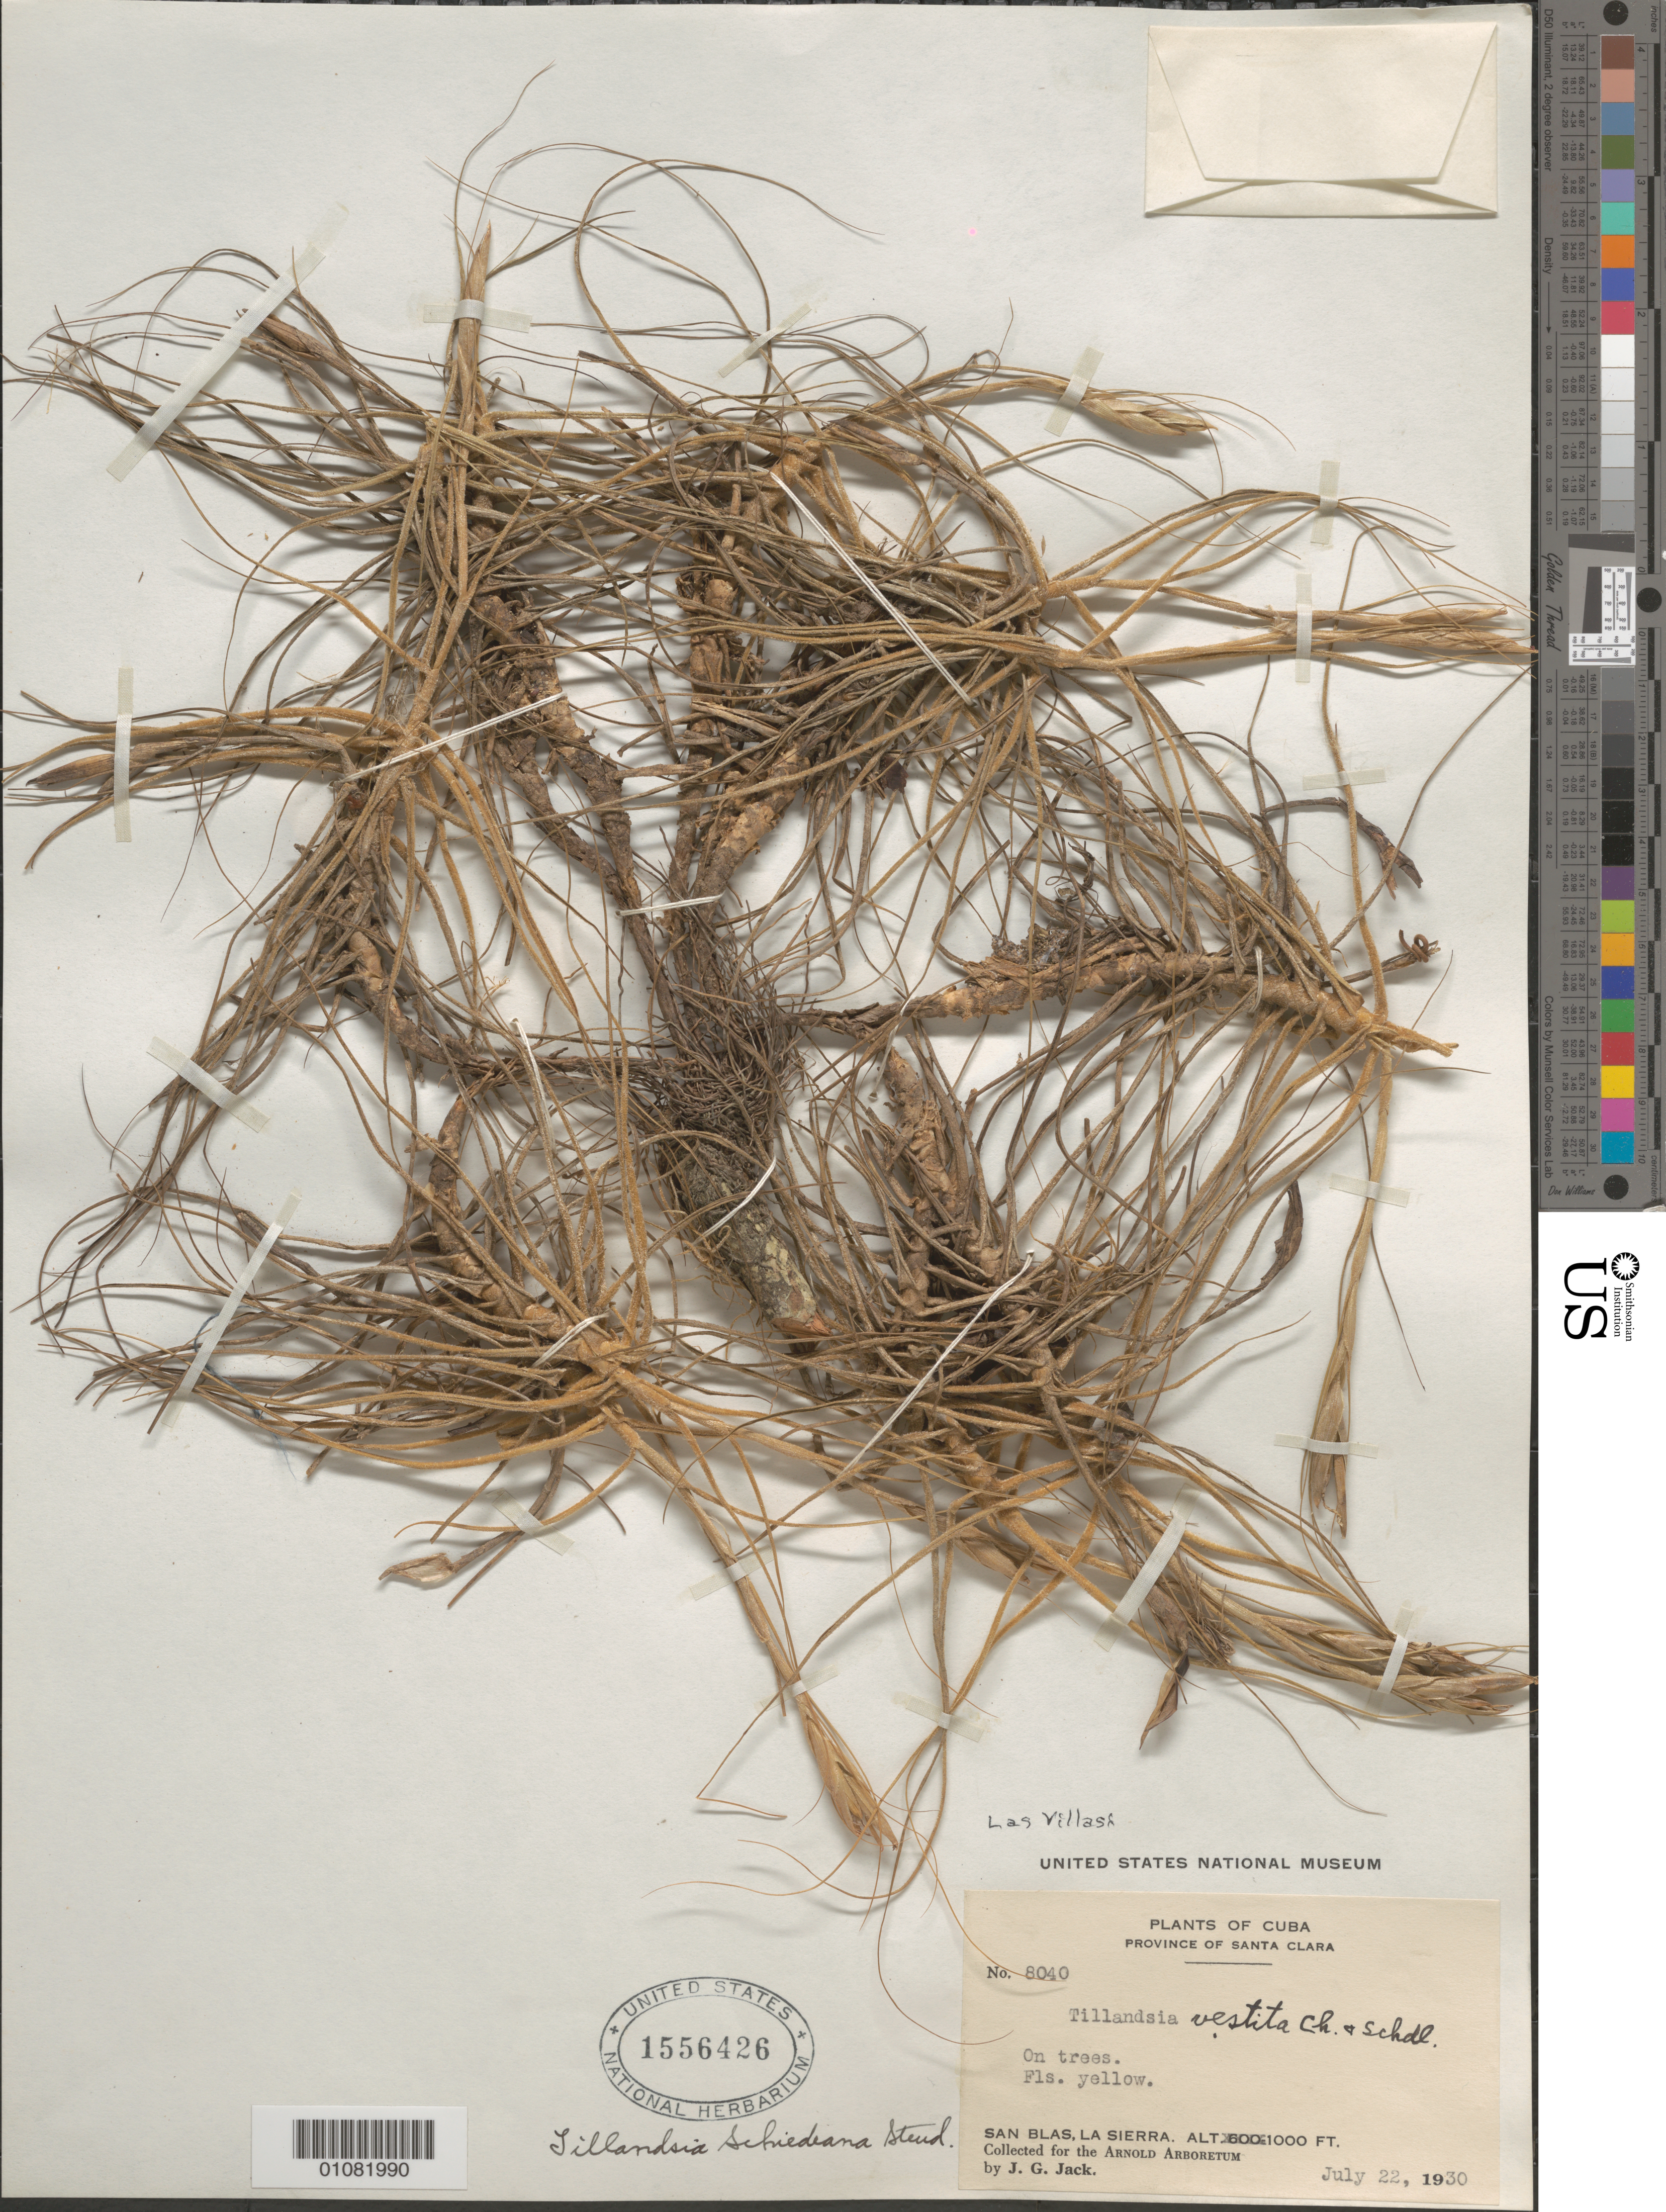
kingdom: Plantae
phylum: Tracheophyta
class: Liliopsida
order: Poales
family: Bromeliaceae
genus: Tillandsia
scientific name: Tillandsia schiedeana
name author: Steud.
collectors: J. G. Jack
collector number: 8040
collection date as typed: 22 Jul 1930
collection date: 1930-07-22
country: Cuba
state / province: Matanzas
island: Cuba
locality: San Blas, La Sierra, Santa Clara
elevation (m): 183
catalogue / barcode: US 1556426